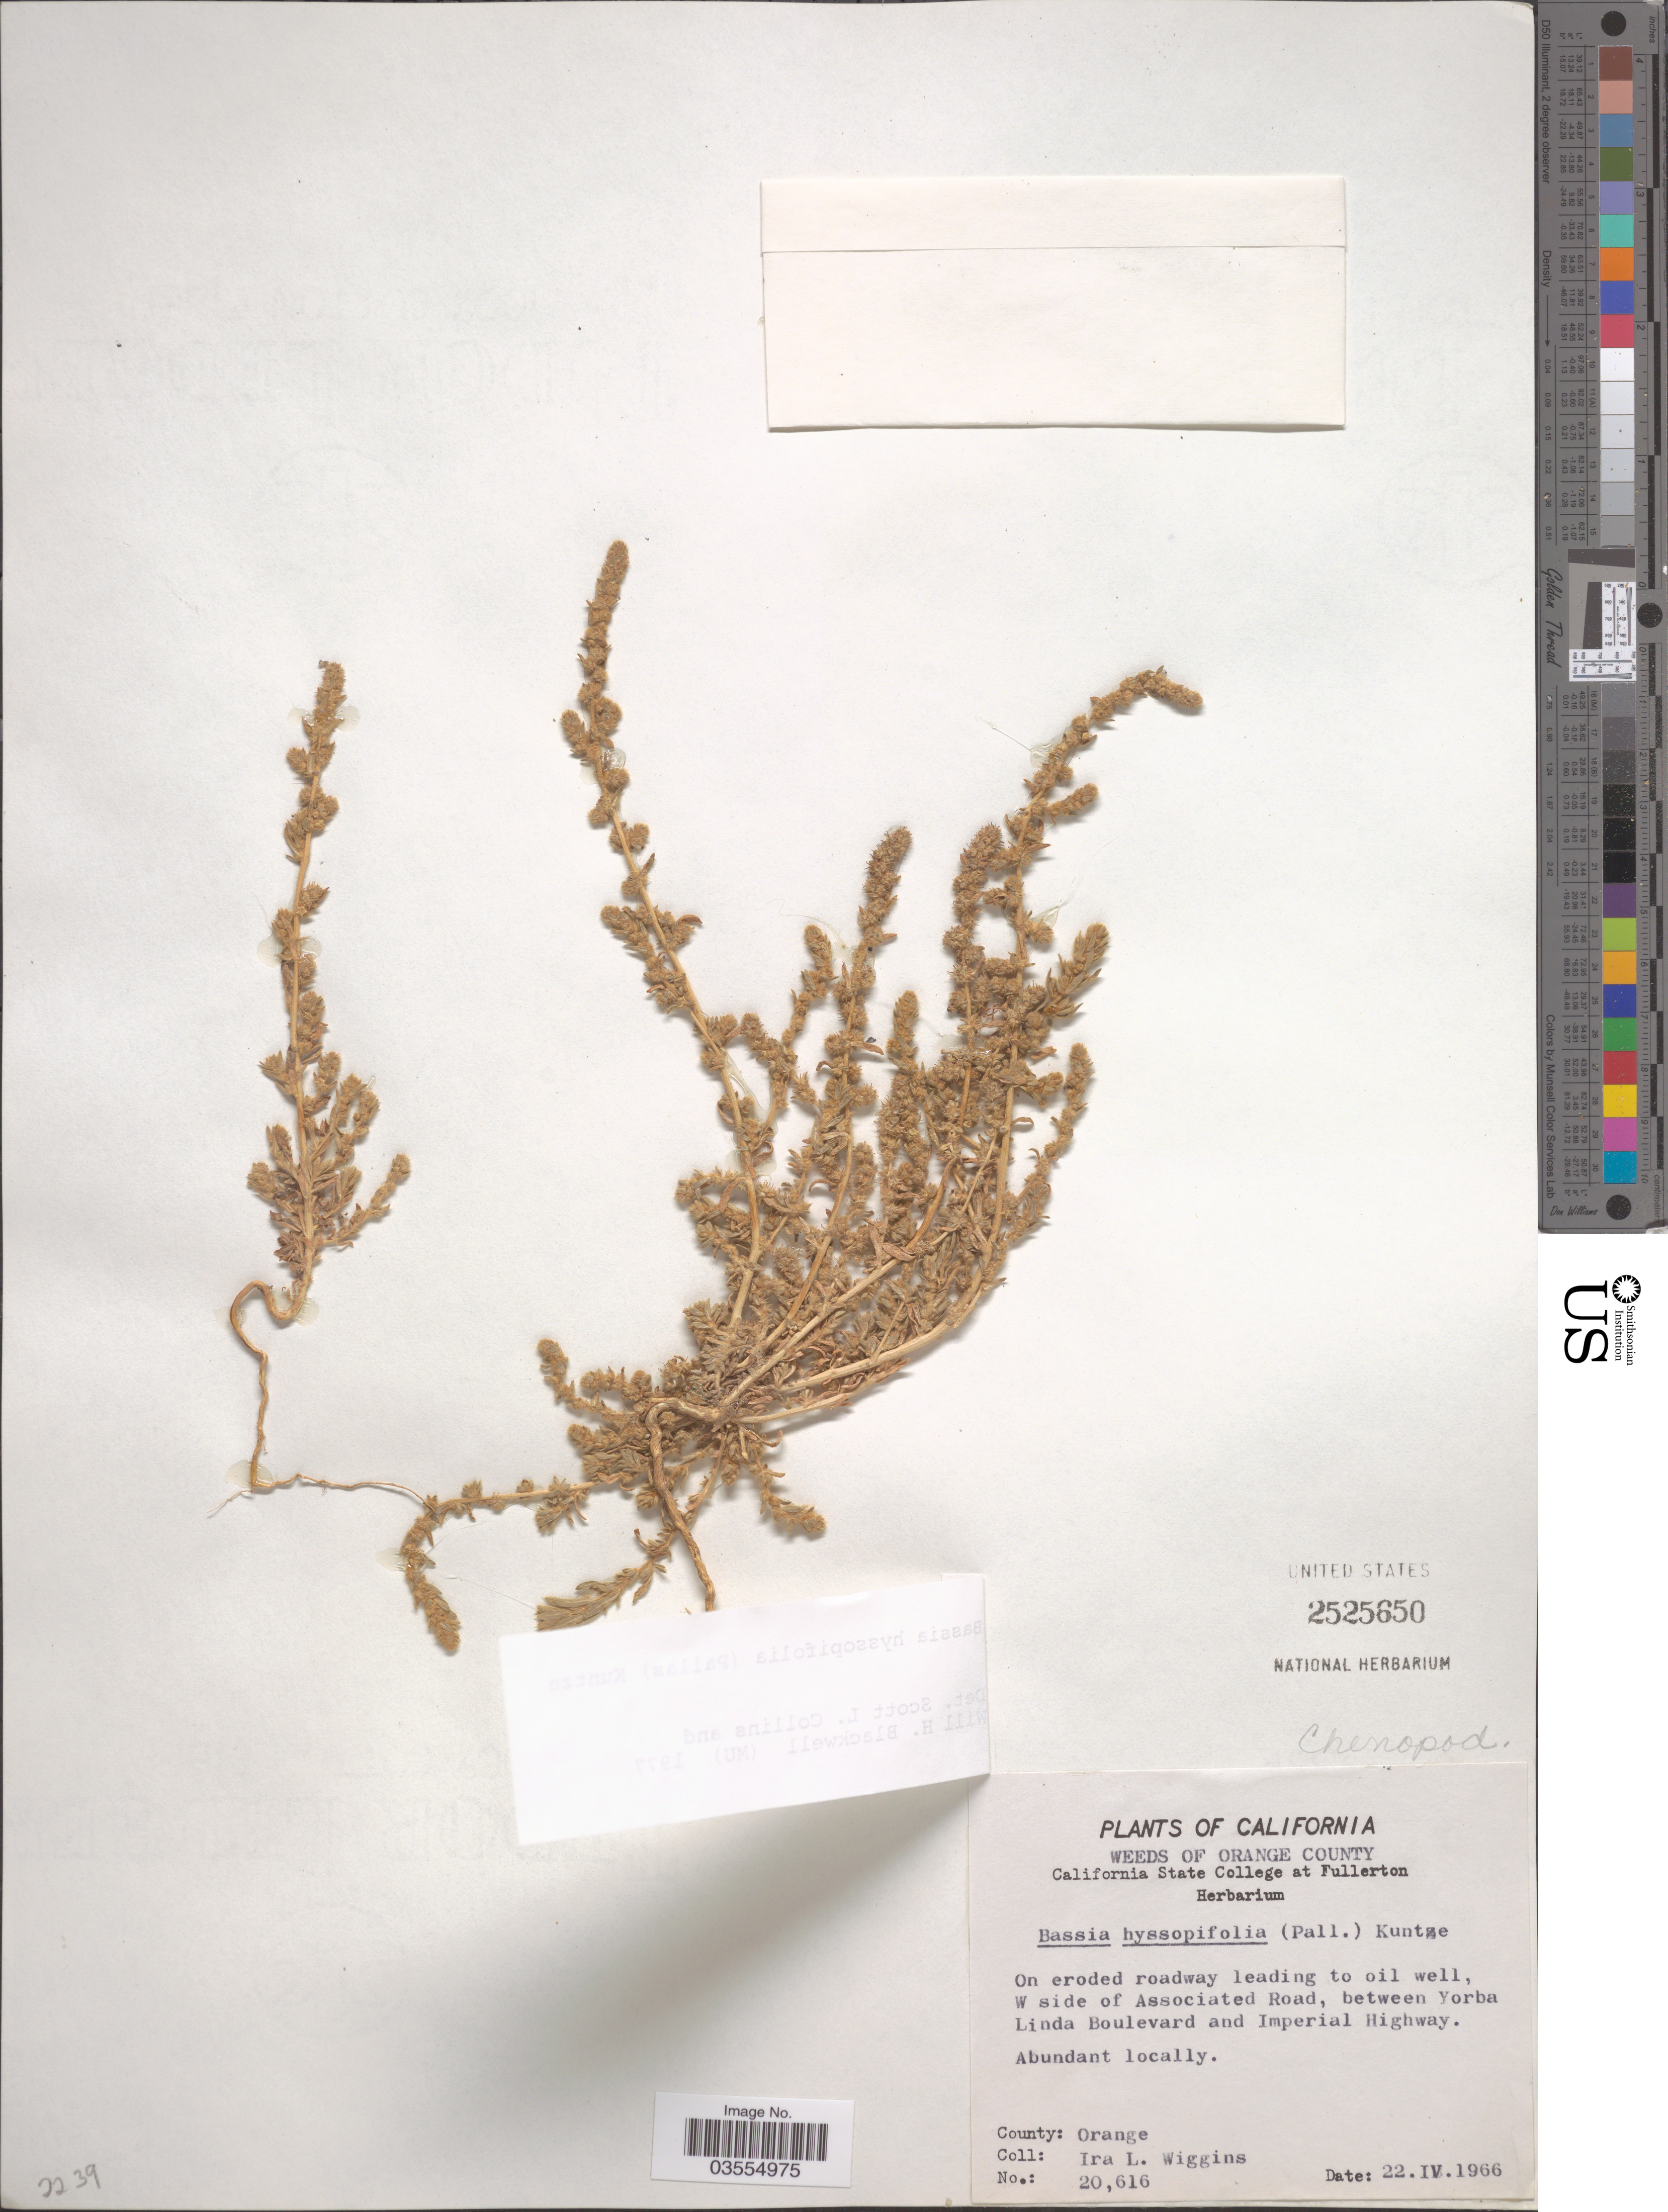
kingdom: Plantae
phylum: Tracheophyta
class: Magnoliopsida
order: Caryophyllales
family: Amaranthaceae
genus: Bassia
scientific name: Bassia hyssopifolia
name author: (Pall.) Kuntze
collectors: I. L. Wiggins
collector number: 20616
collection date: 1966-04-22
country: United States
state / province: California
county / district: Orange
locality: Orange County. On eroded roadway leading to oil well, W side of Associated Road, between Yorba Linda Boulevard and Imperial Highway.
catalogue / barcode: US 2525650